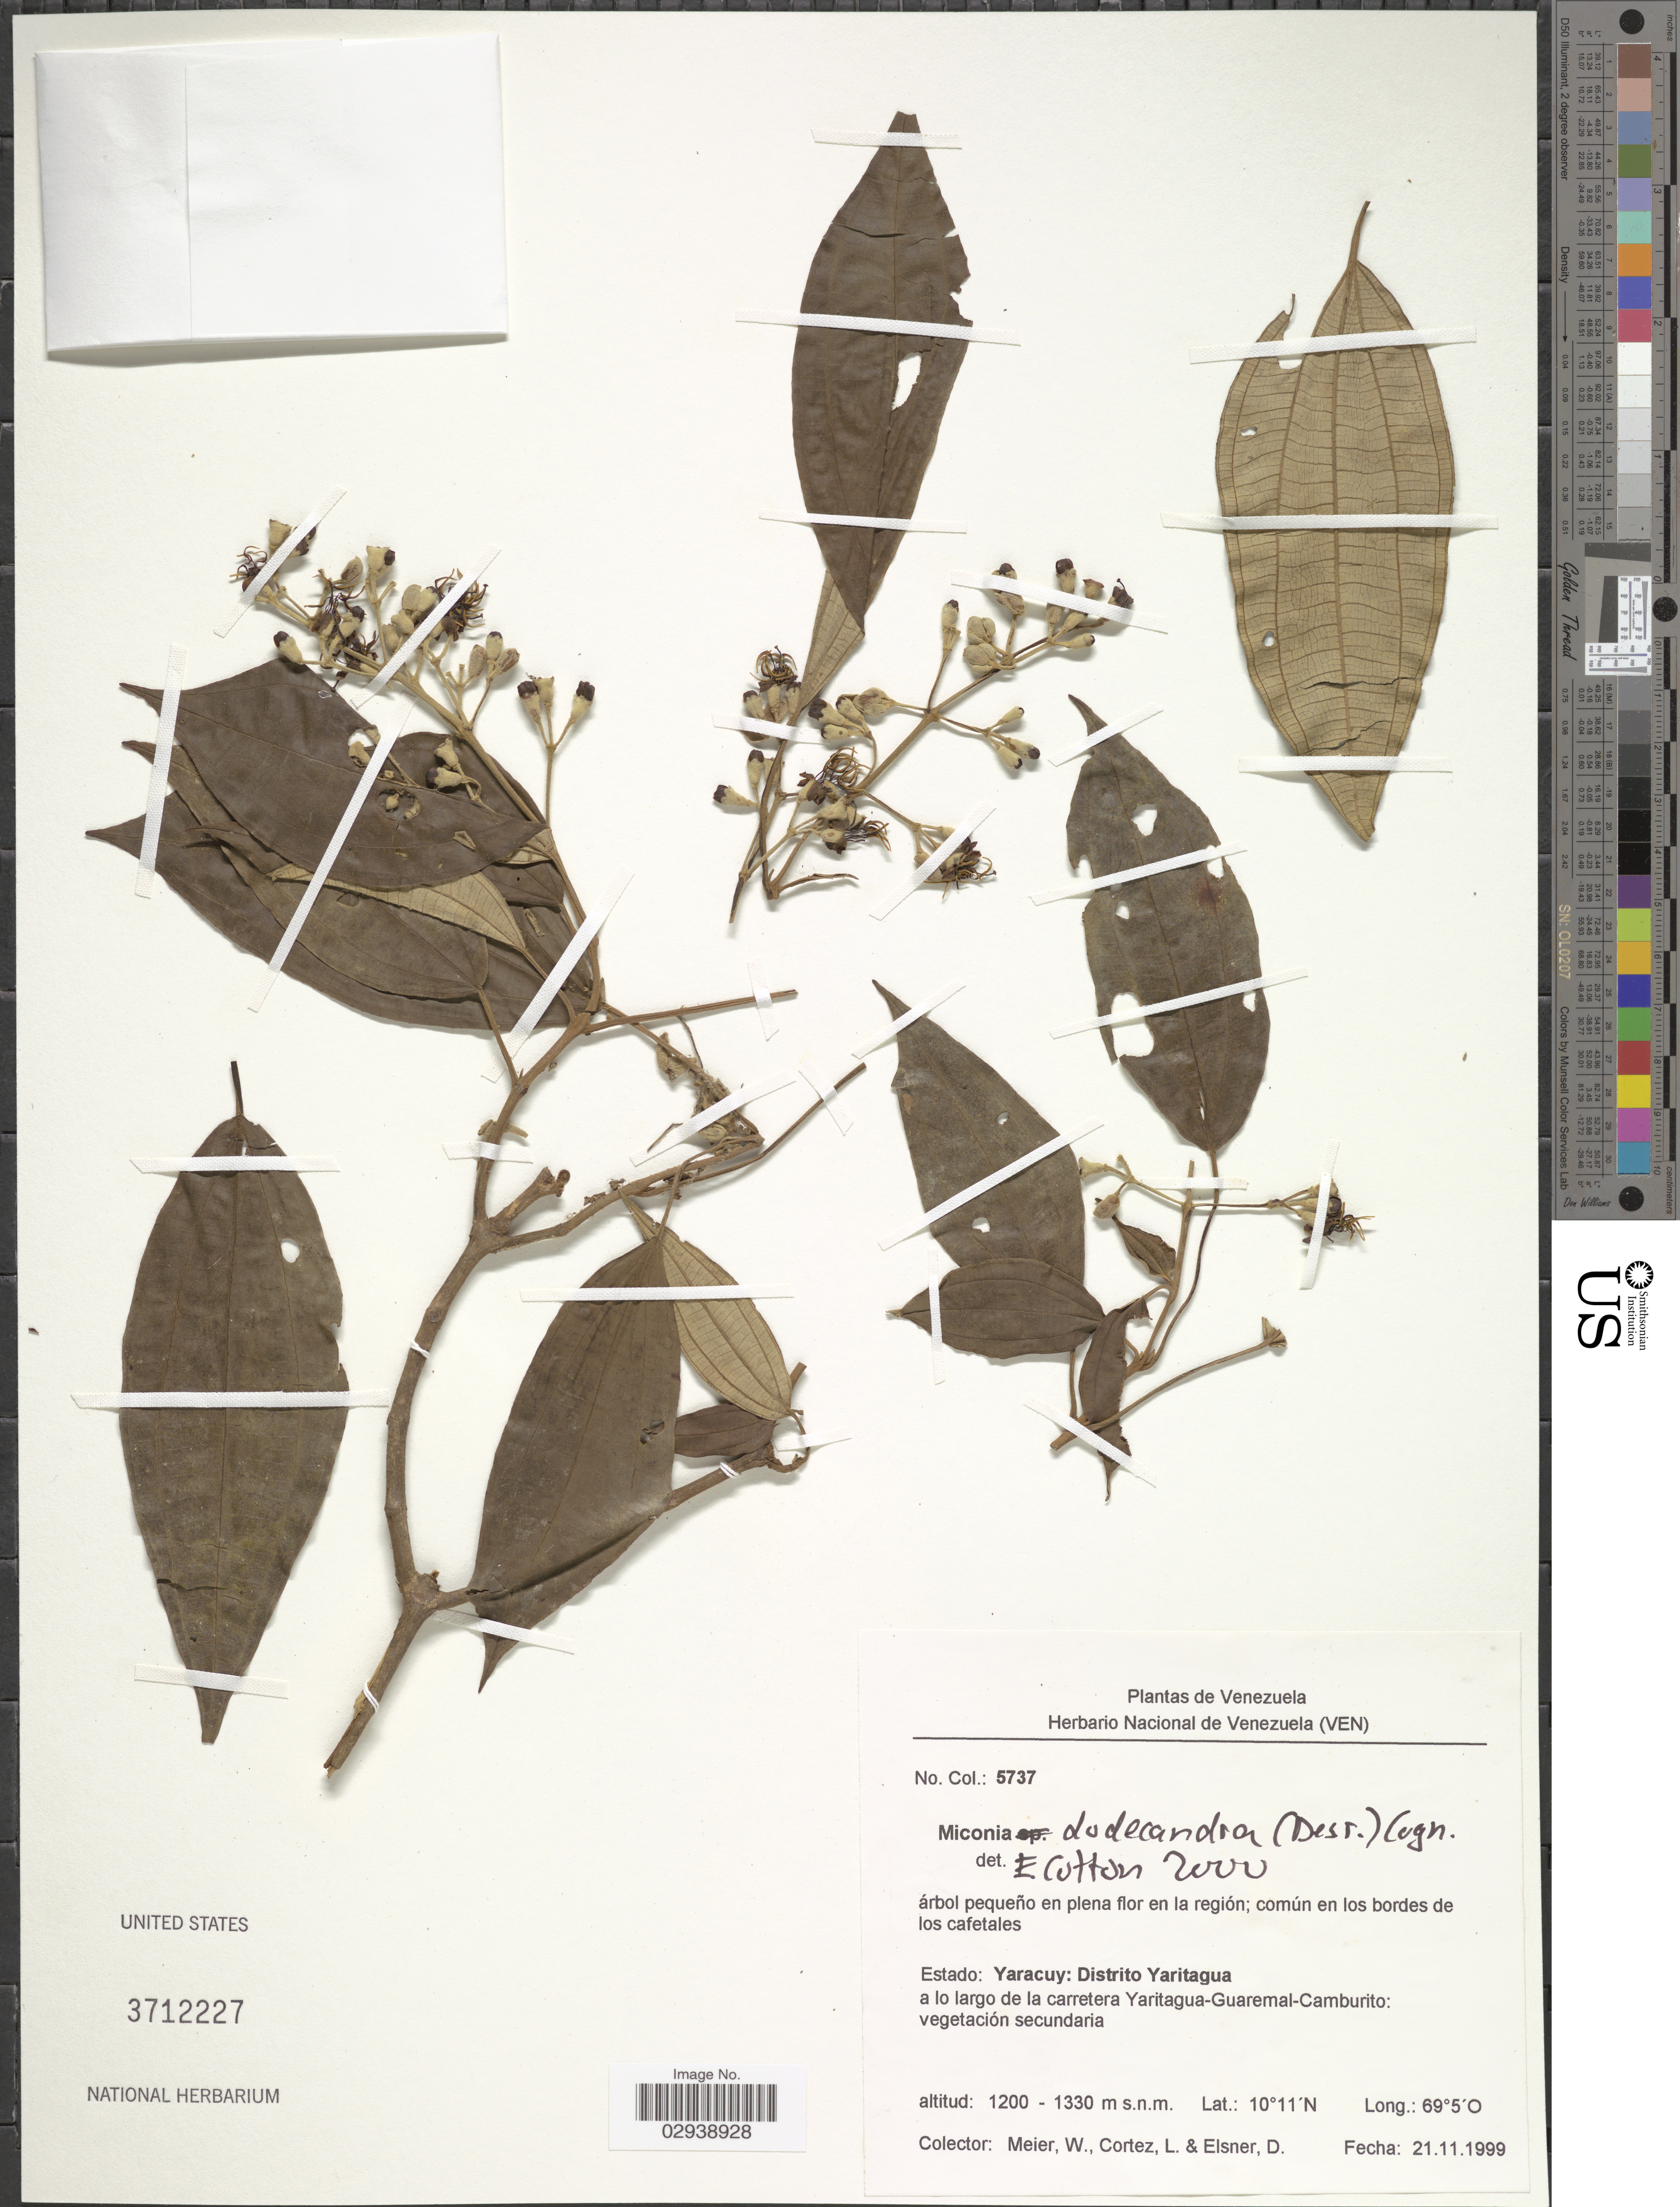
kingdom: Plantae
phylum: Tracheophyta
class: Magnoliopsida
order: Myrtales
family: Melastomataceae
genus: Miconia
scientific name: Miconia dodecandra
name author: Cogn.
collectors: W. Meier, L. Cortéz & D. Elsner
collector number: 5737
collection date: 1999-11-21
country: Venezuela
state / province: Yaracuy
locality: Distrito Yaritagua, a lo largo dela carretera Yaritagua-Guaremal-Camburito.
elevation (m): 1200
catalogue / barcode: US 3712227